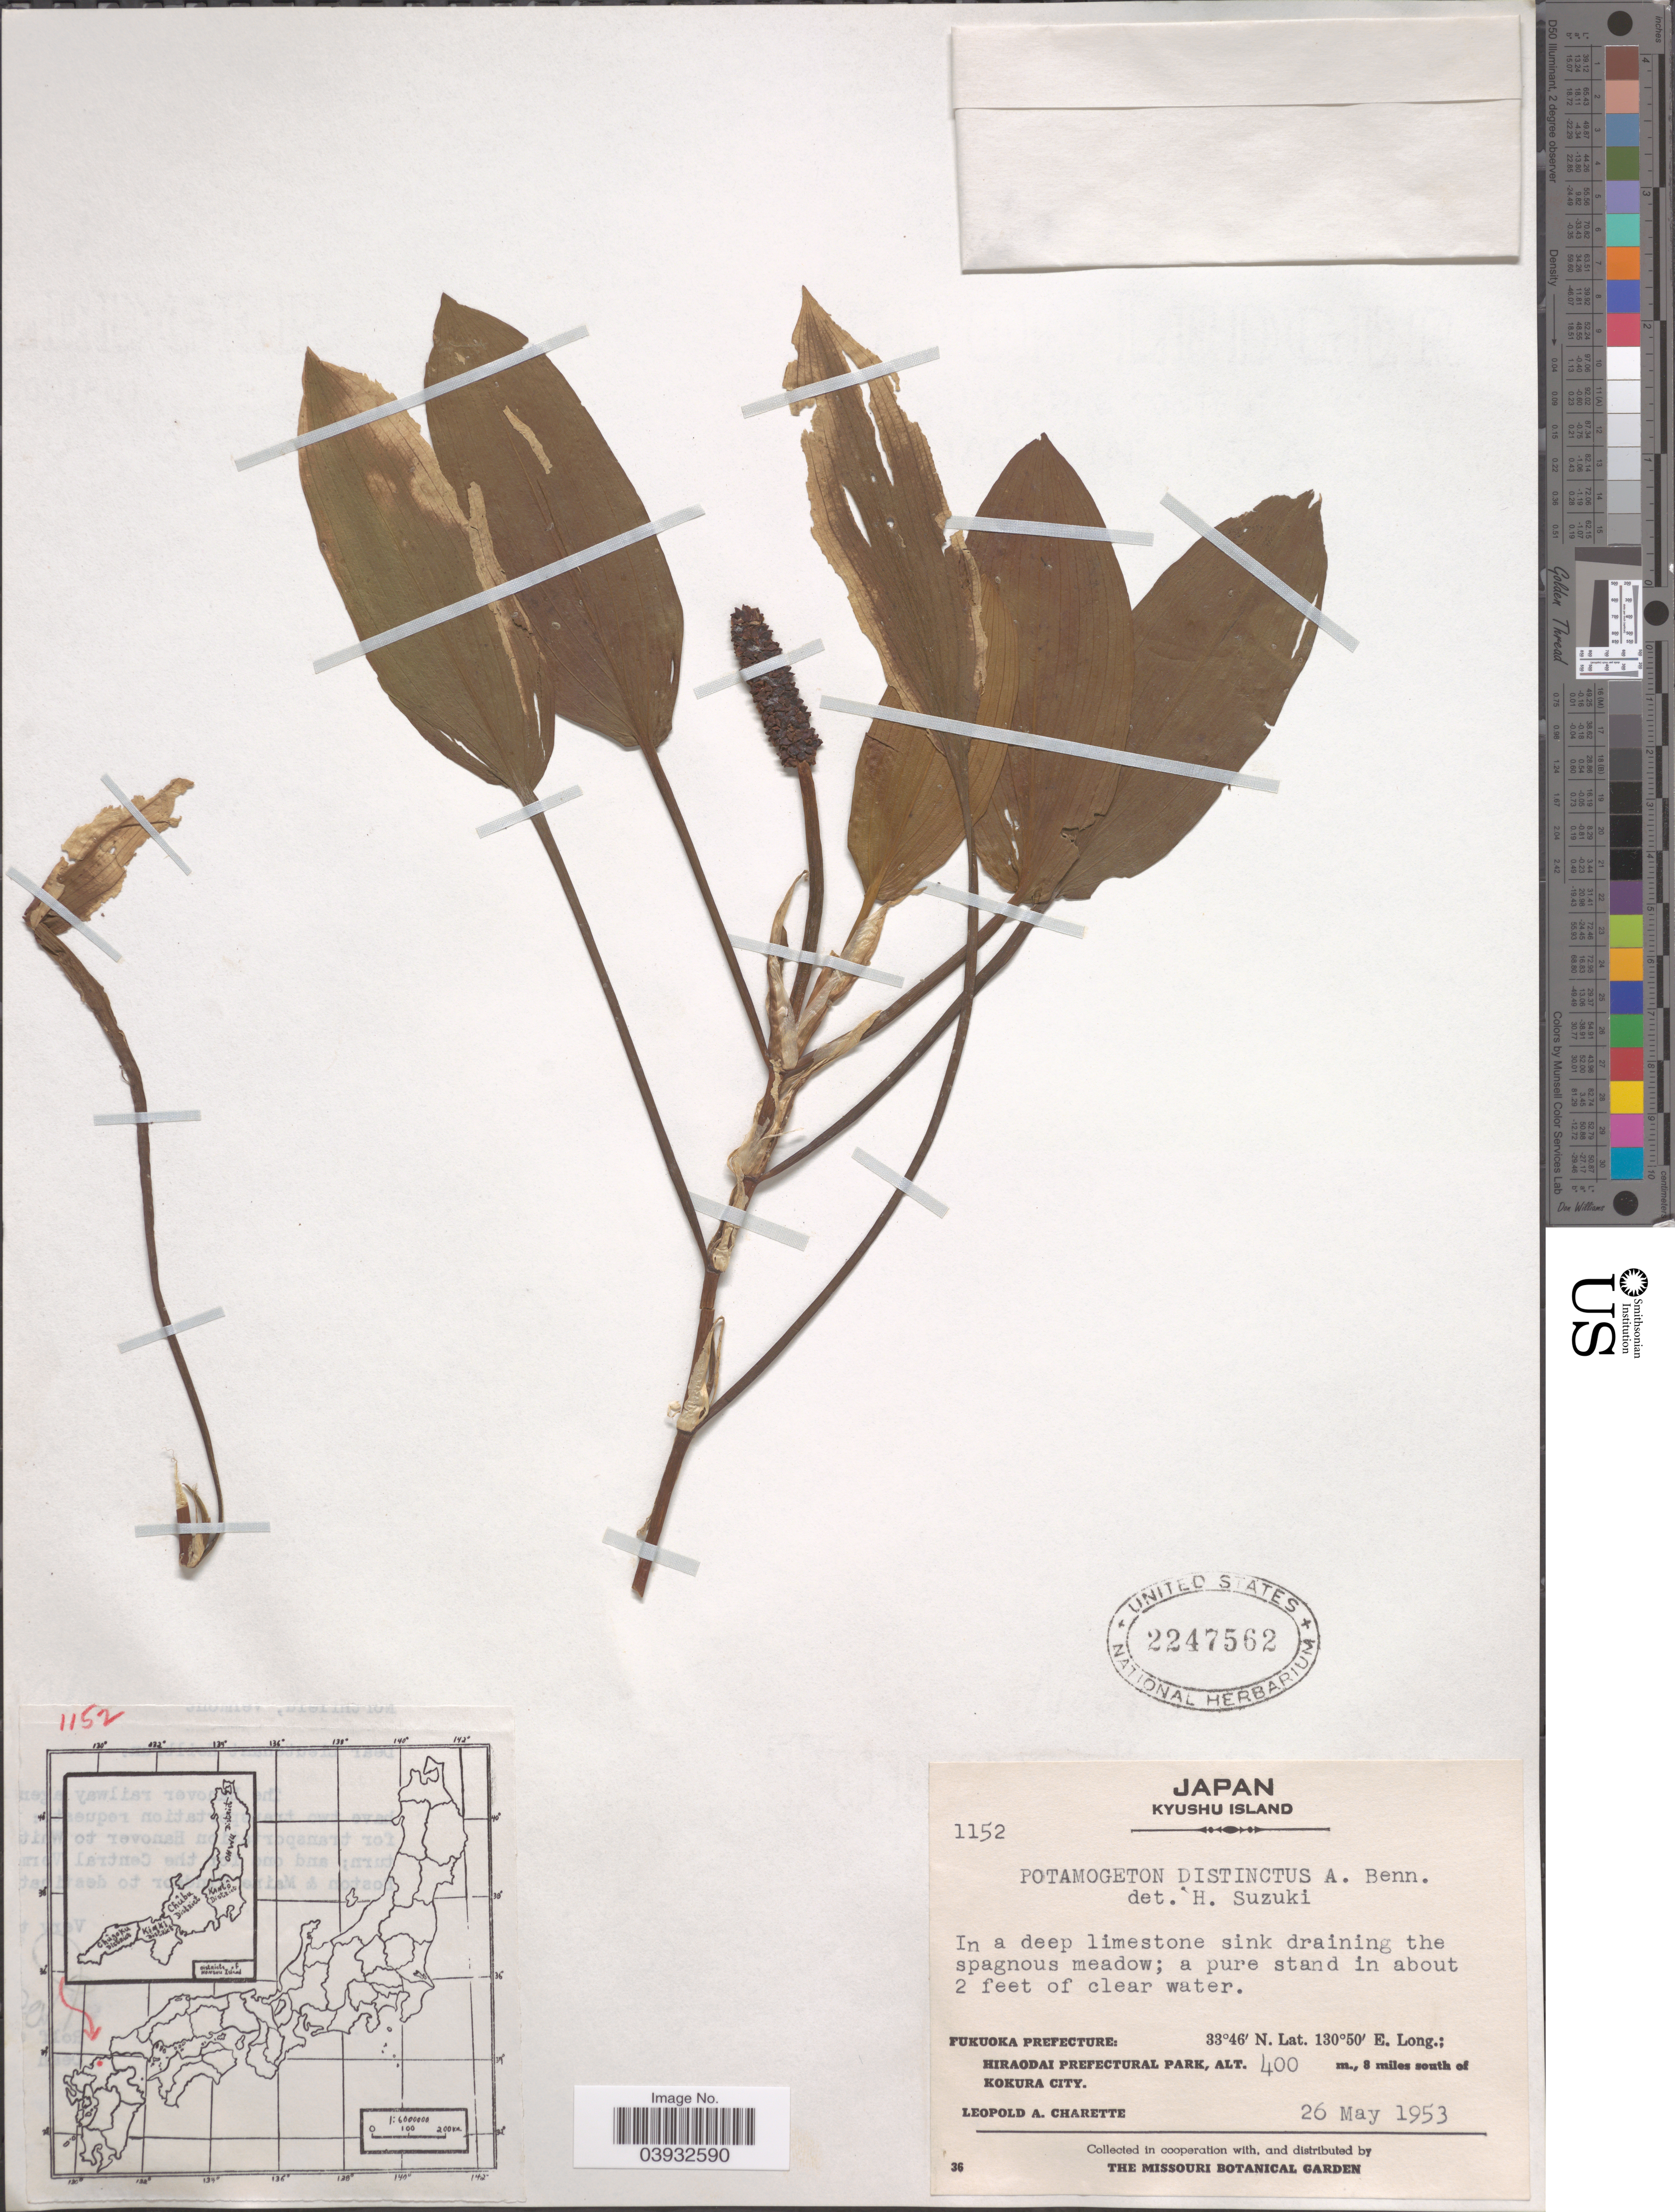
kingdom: Plantae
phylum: Tracheophyta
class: Liliopsida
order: Alismatales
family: Potamogetonaceae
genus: Potamogeton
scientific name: Potamogeton distinctus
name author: A. Benn.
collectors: L. A. Charette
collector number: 1152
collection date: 1953-05-26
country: Japan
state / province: Hukuoka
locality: Kyushu Island. Fukuoka Prefecture: Hiraodai Prefectural Park, 8 miles south of Kokura City.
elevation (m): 400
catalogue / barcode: US 2247562